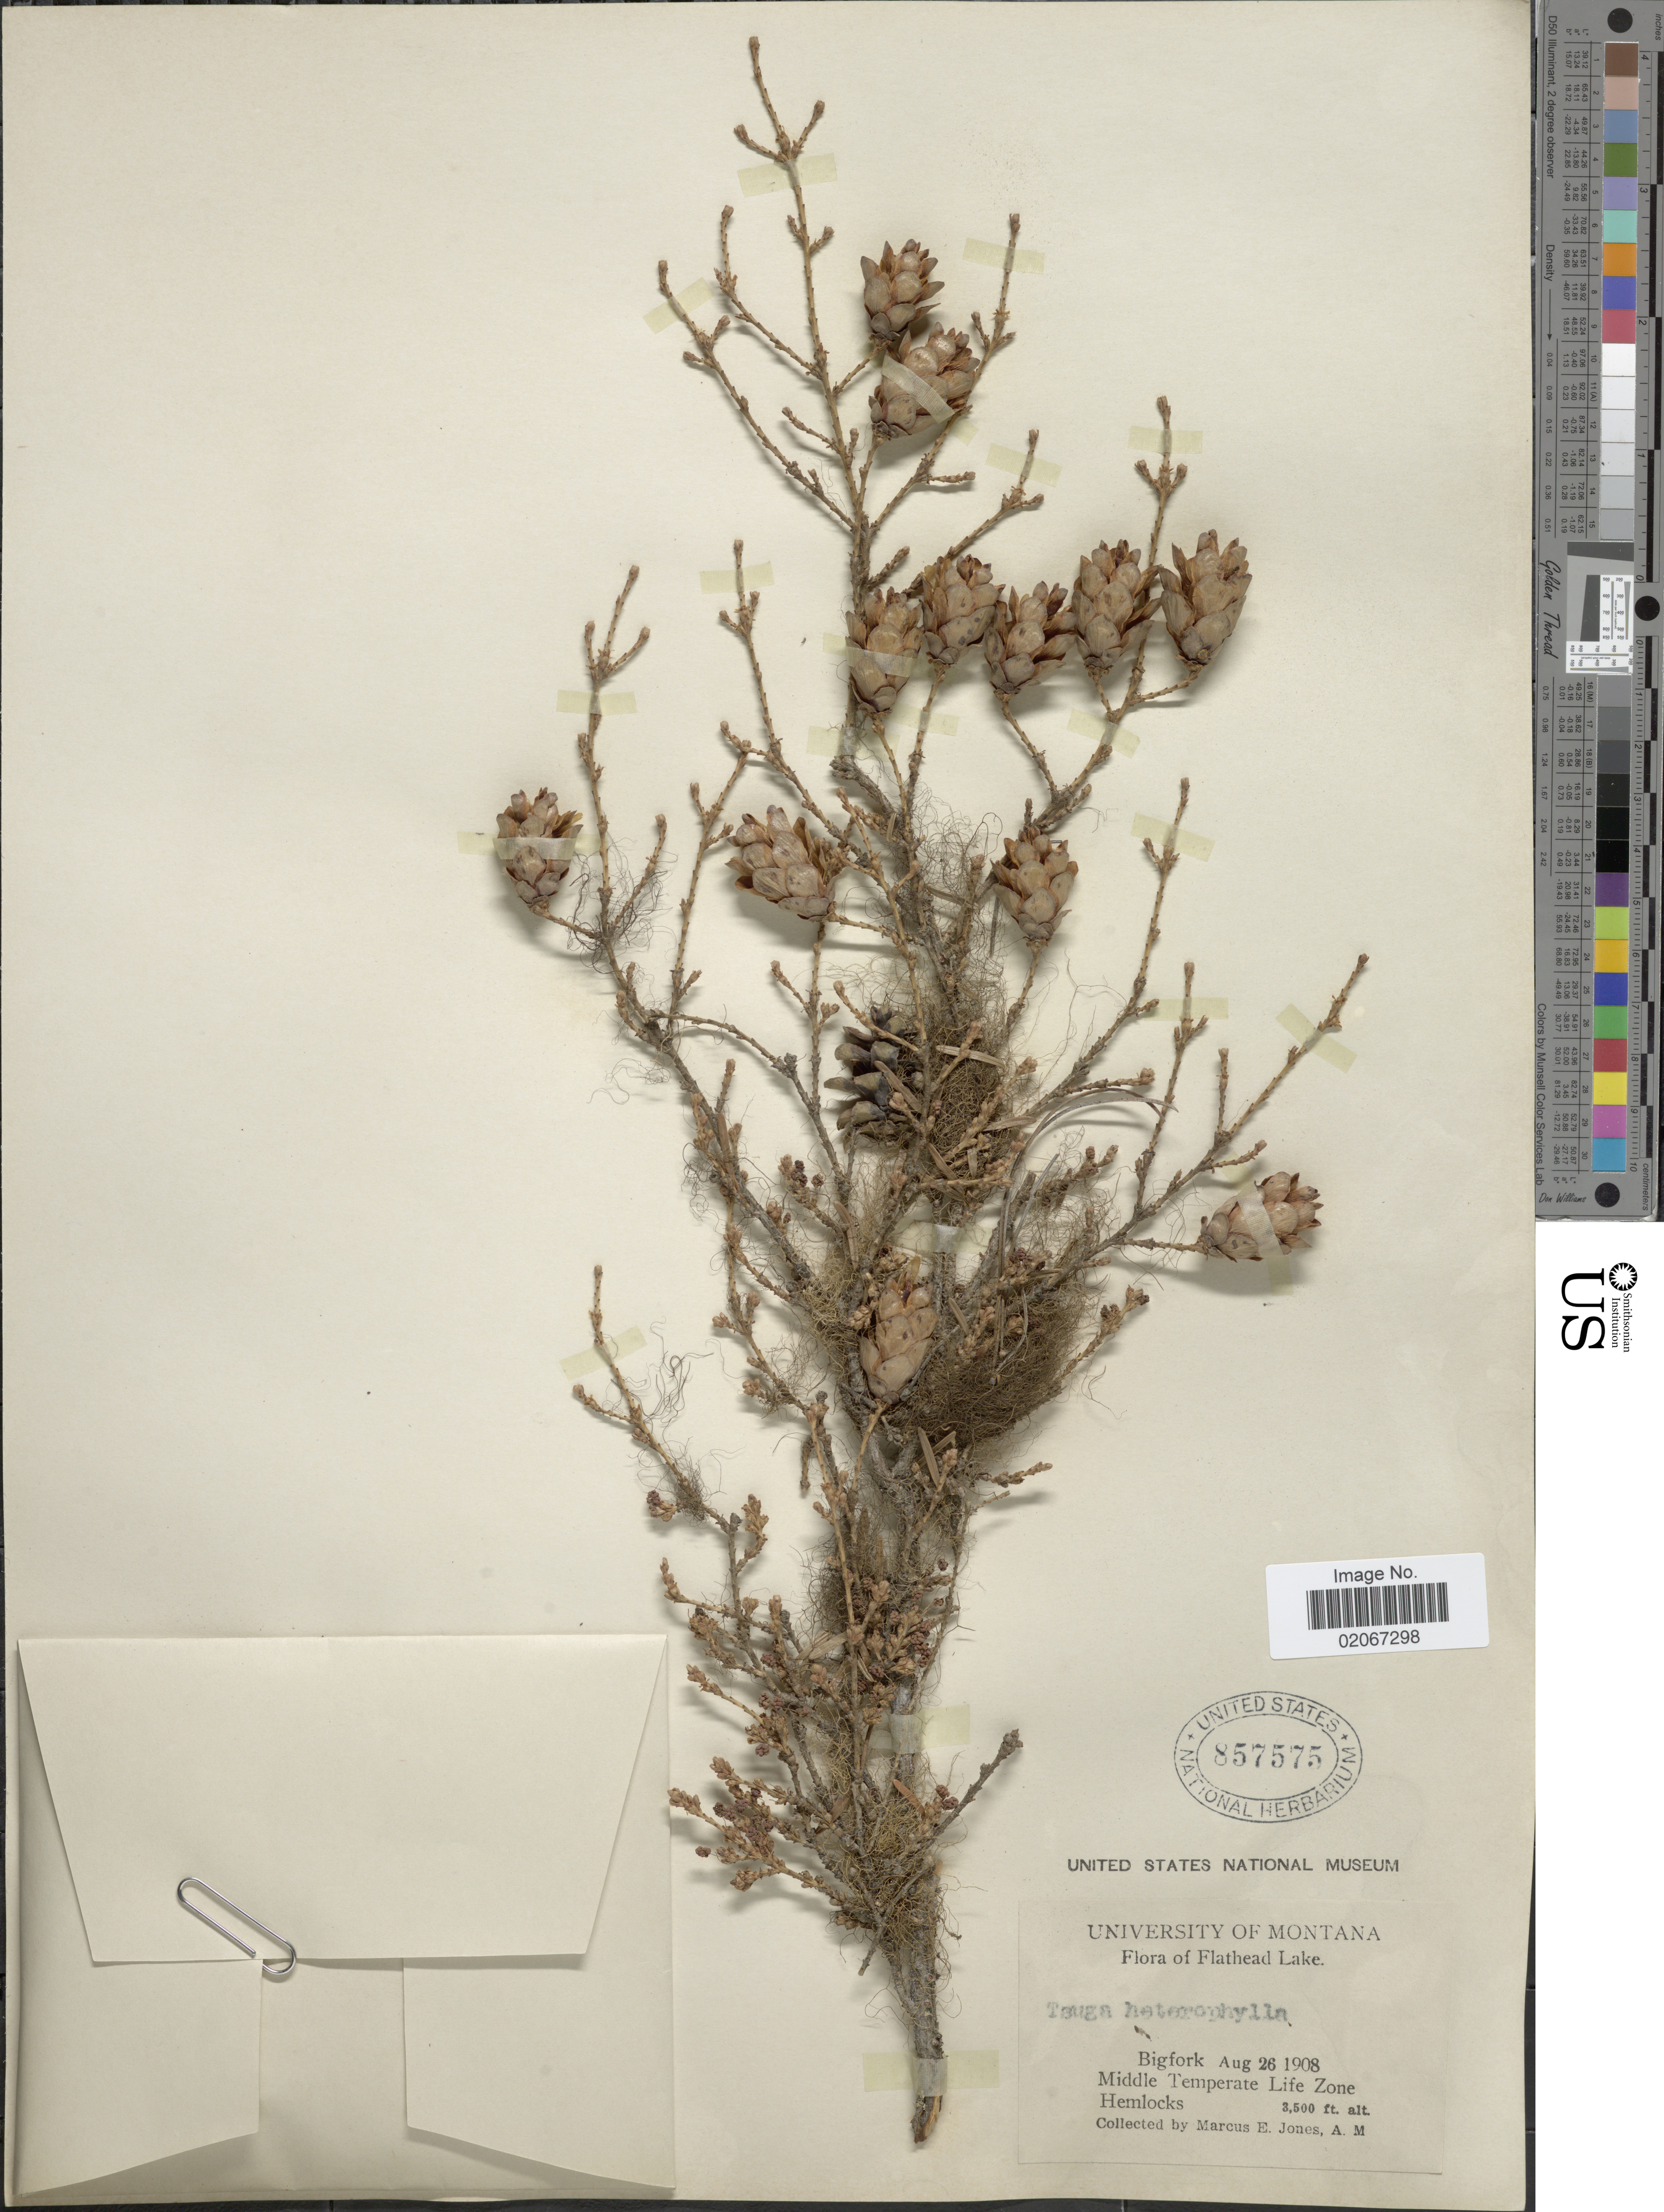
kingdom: Plantae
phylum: Tracheophyta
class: Pinopsida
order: Pinales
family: Pinaceae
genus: Tsuga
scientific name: Tsuga heterophylla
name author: (Raf.) Sarg.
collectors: M. E. Jones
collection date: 1908-08-26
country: United States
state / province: Montana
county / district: Flathead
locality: Flathead Lake Bigfork. Middle Temperate Life Zone. Hemlocks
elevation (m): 1067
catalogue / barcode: US 857575